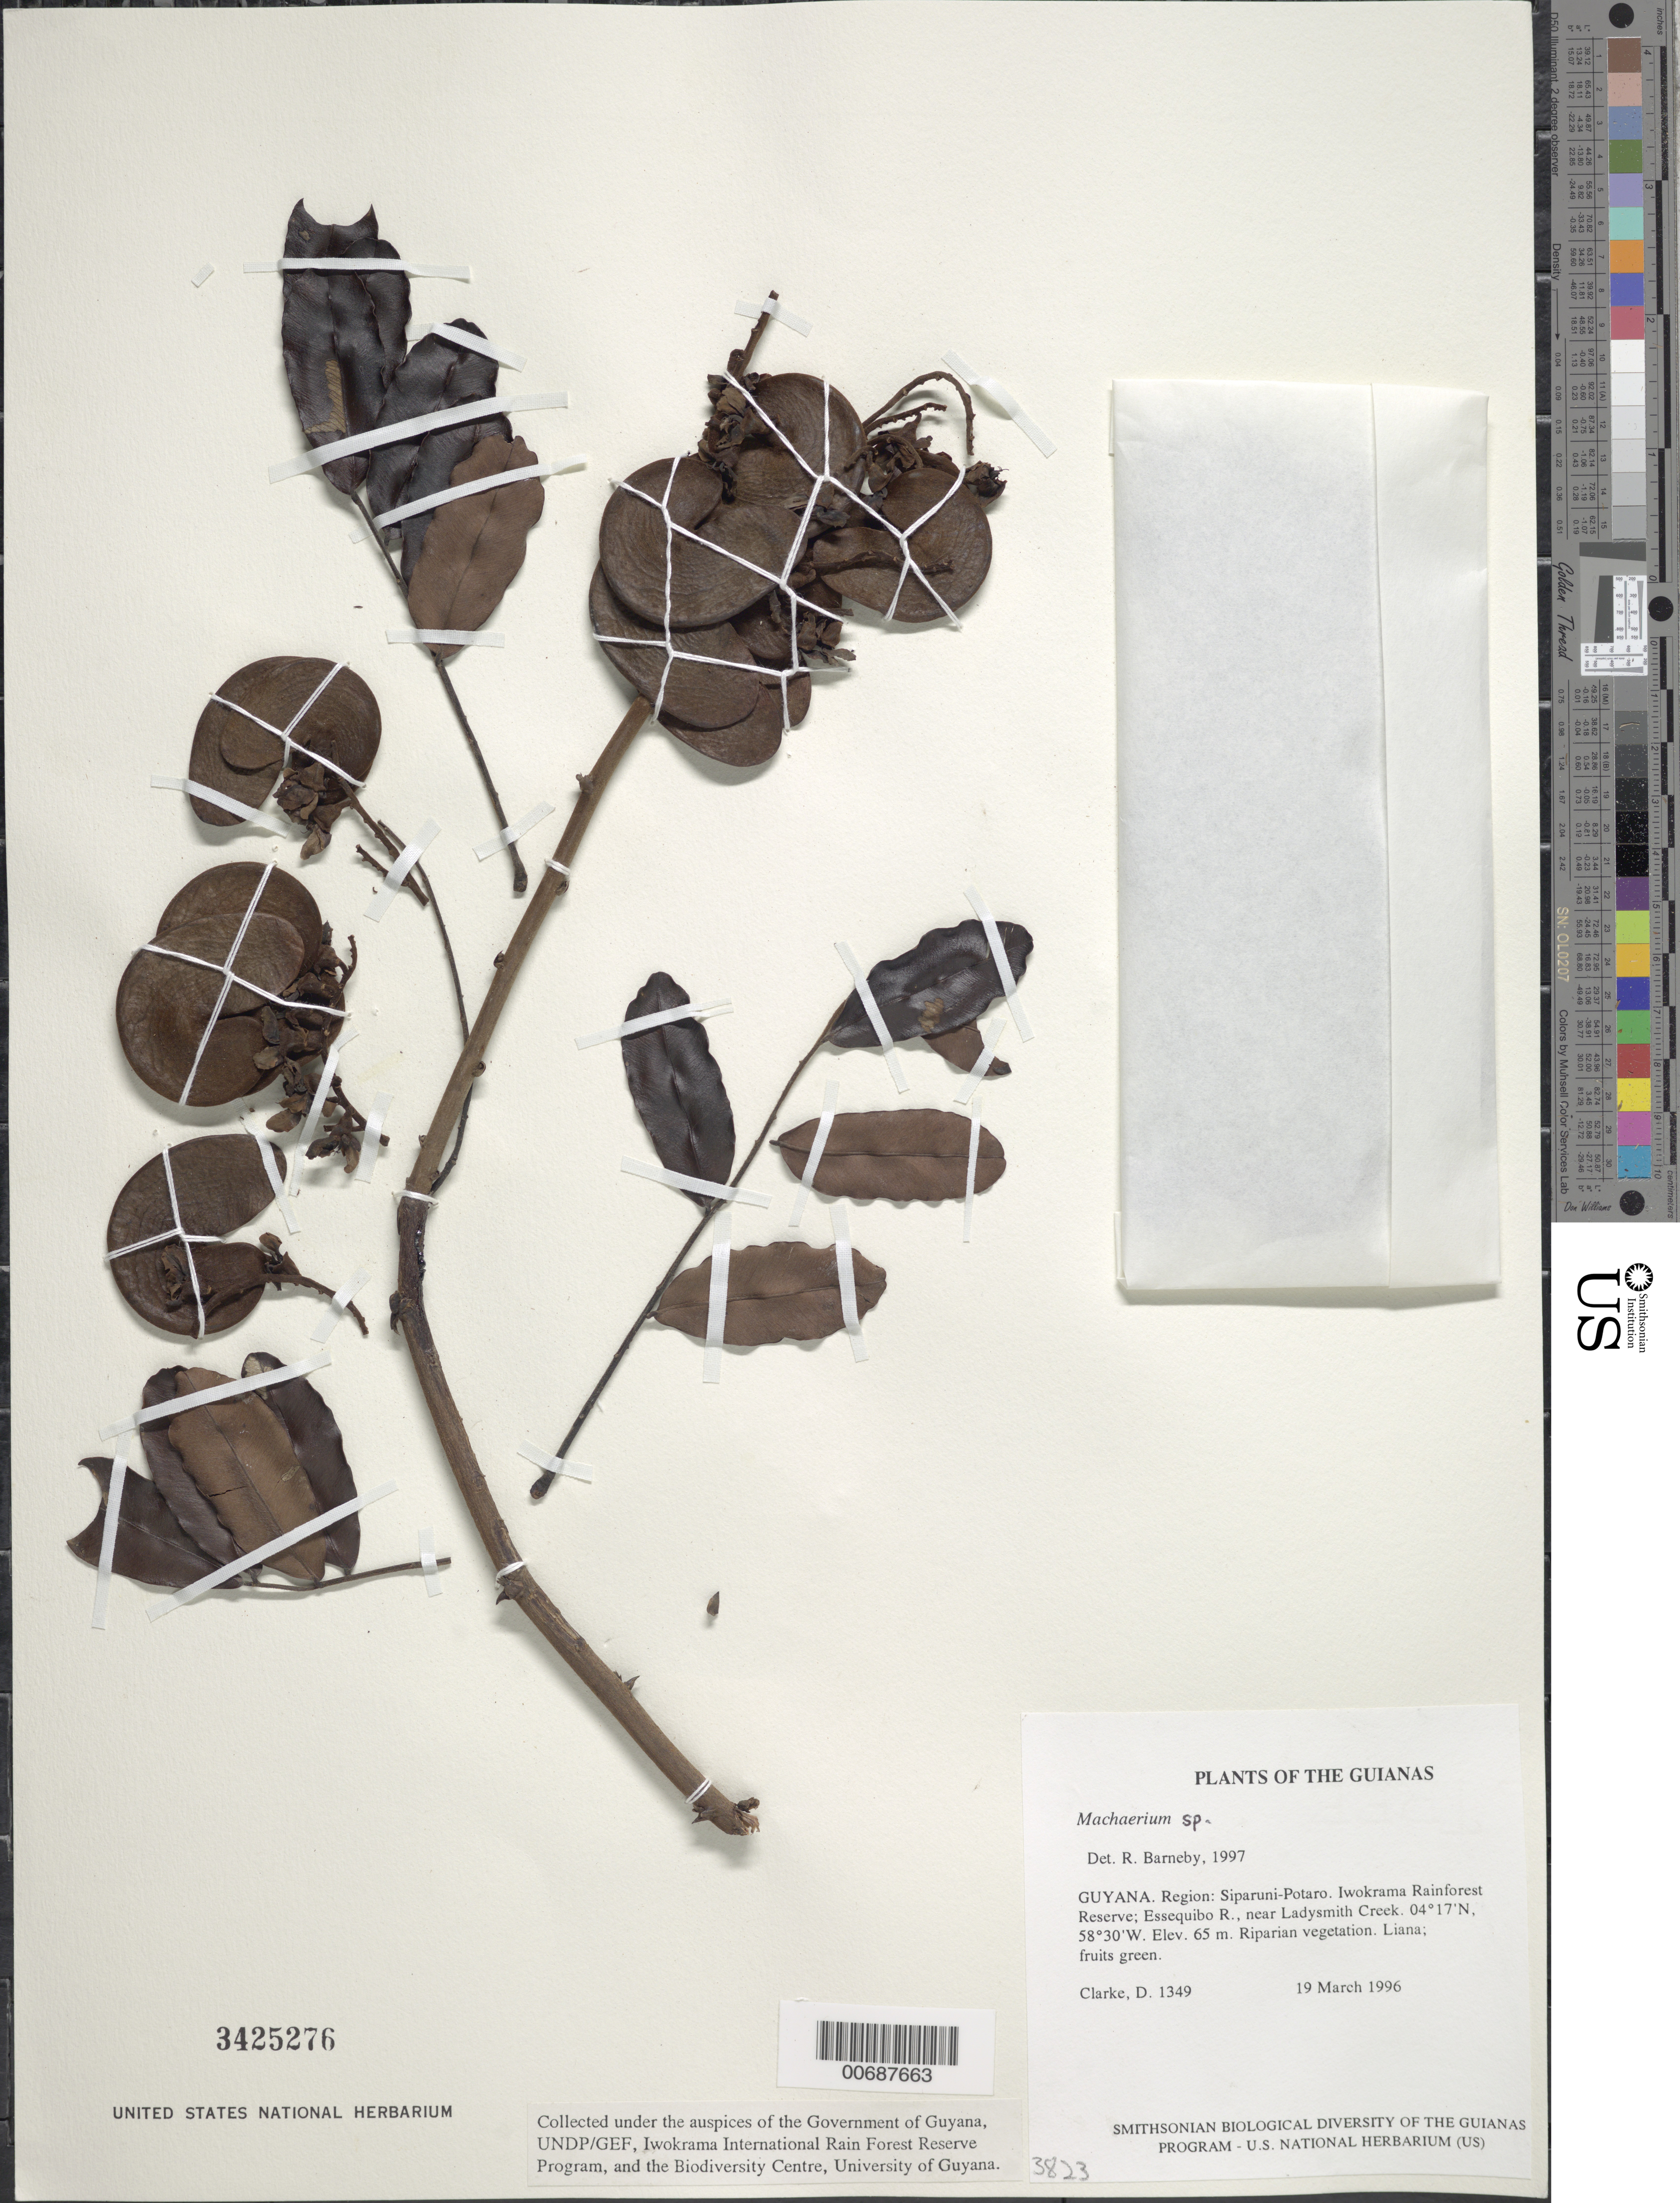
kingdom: Plantae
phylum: Tracheophyta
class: Magnoliopsida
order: Fabales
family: Fabaceae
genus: Machaerium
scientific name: Machaerium sp.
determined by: Barneby, Rupert C., (NY)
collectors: H. D. Clarke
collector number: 1349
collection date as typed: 19 March 1996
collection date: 1996-03-19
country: Guyana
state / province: Potaro-Siparuni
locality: Iwokrama Rainforest Reserve; Essequibo R., near Ladysmith Creek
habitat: Riparian vegetation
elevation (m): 65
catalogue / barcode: US 3425276